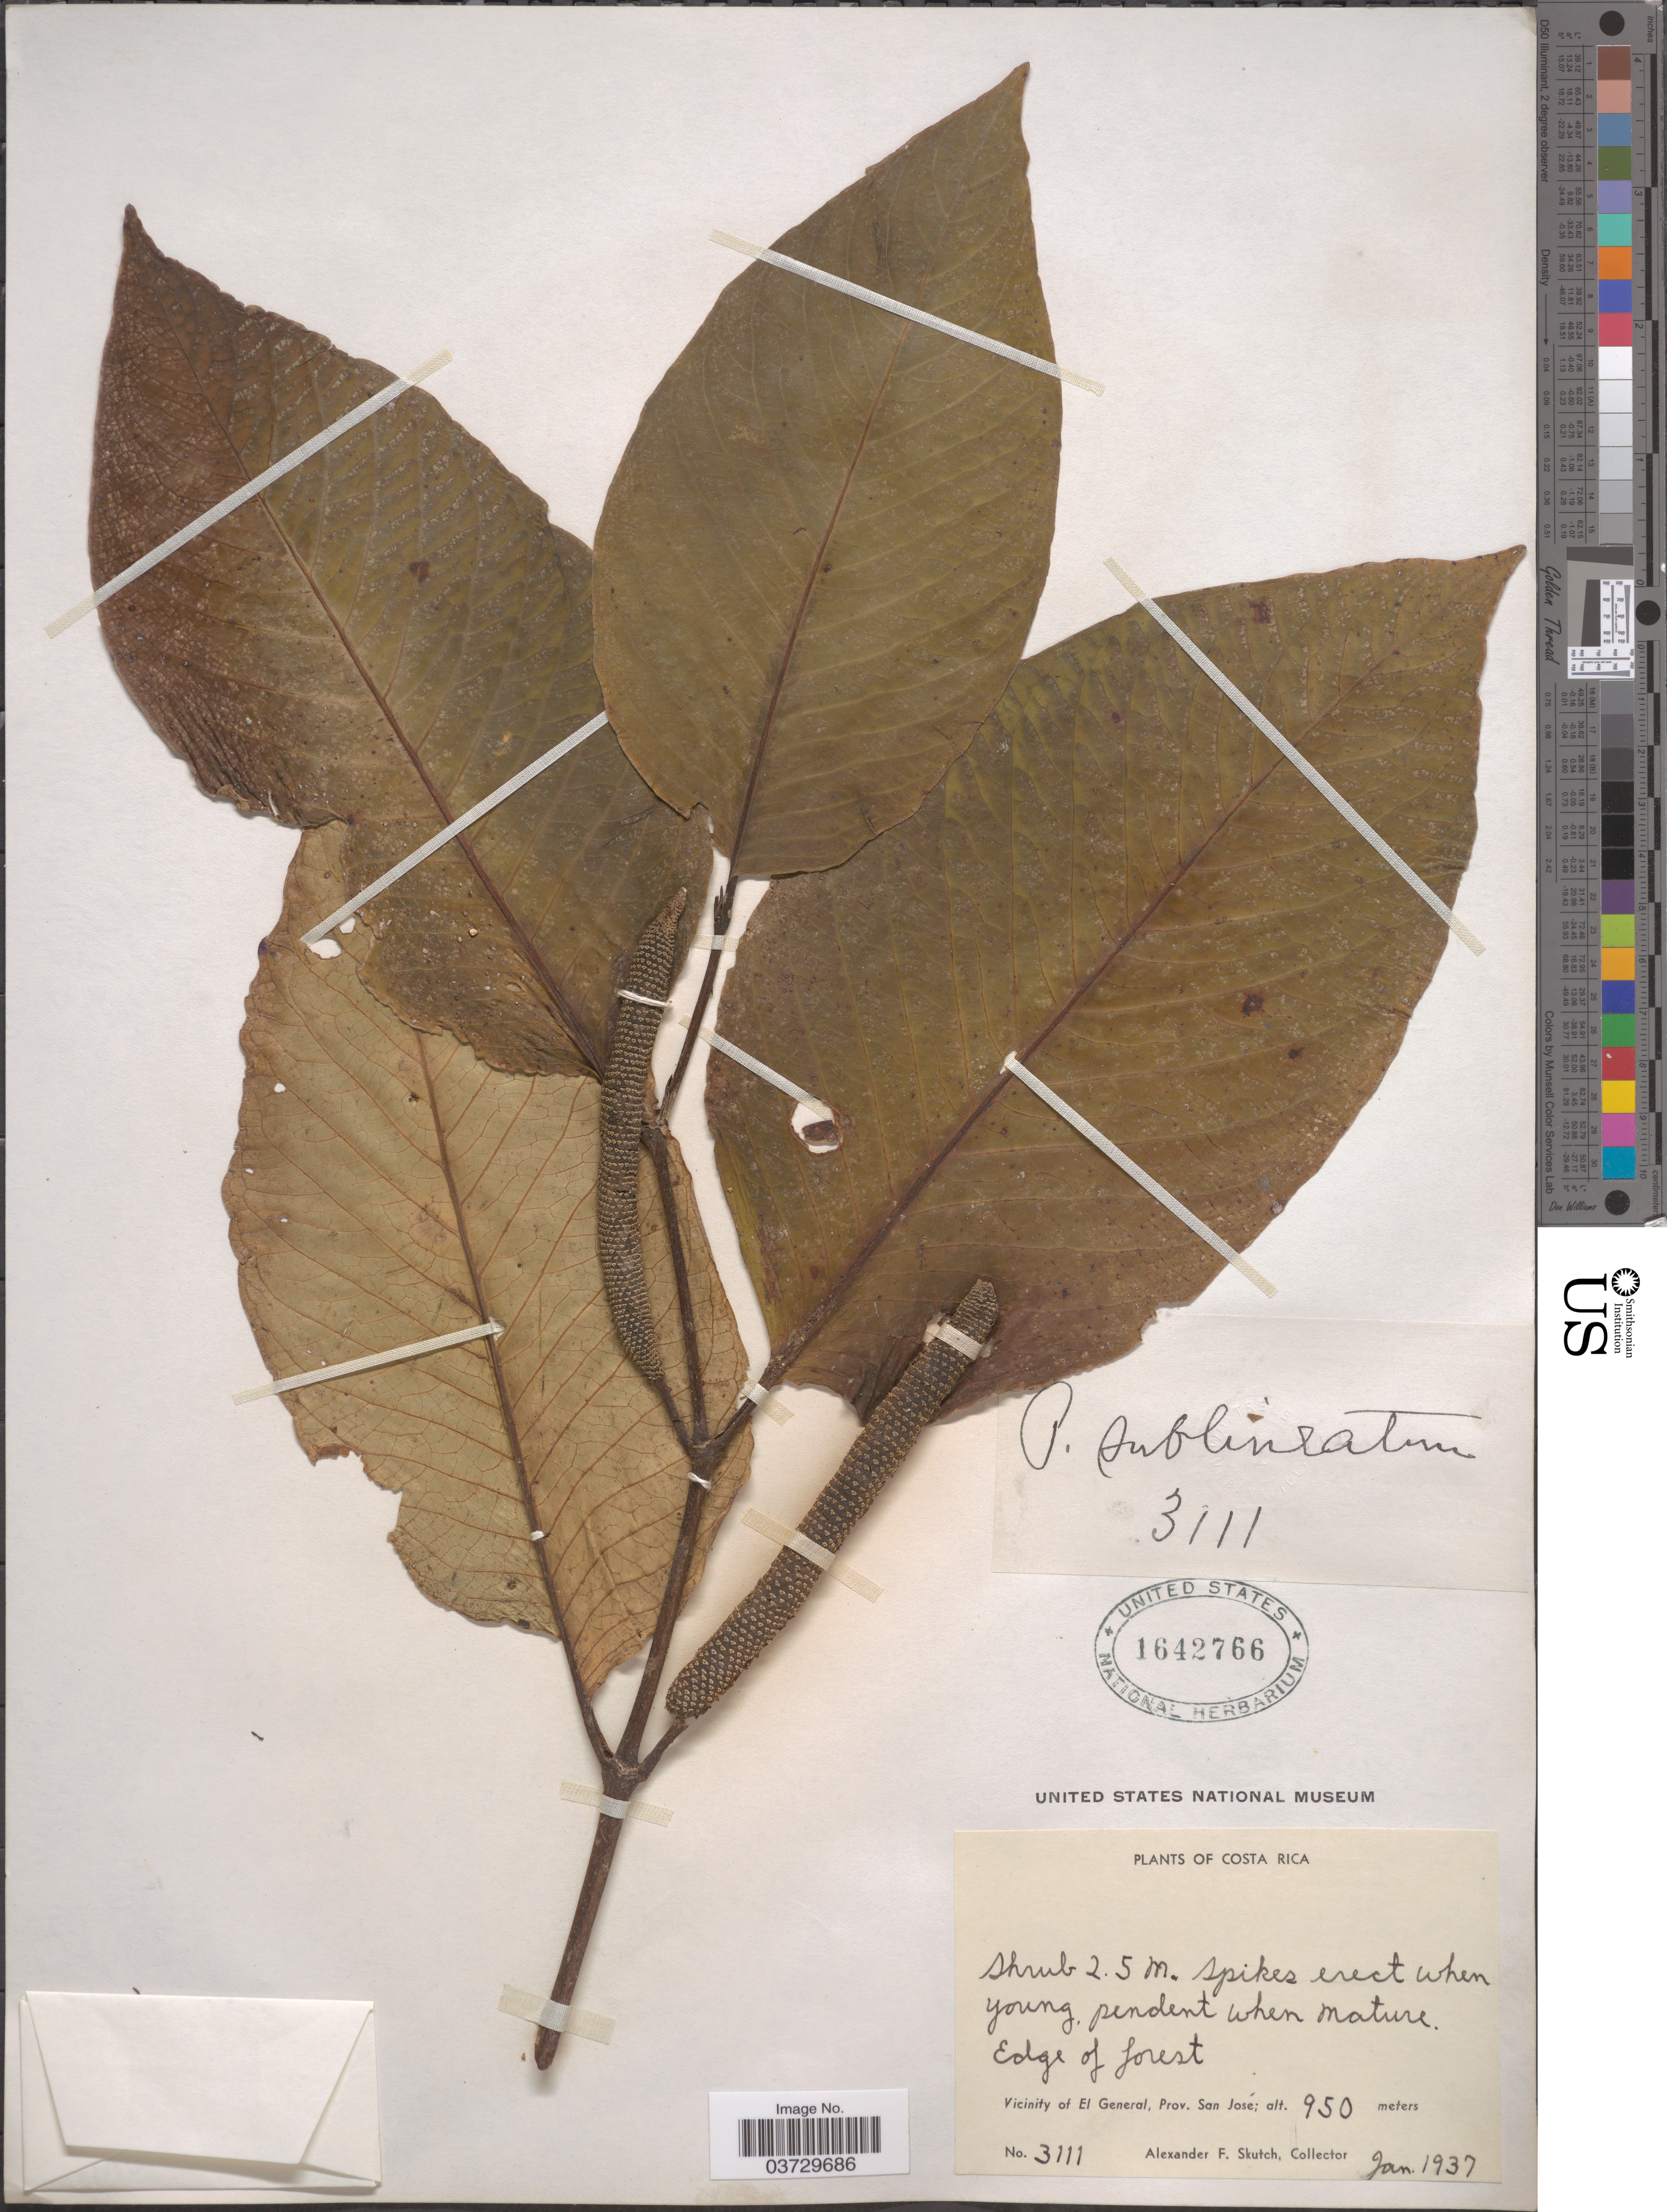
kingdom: Plantae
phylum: Tracheophyta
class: Magnoliopsida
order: Piperales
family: Piperaceae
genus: Piper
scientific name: Piper sublineatum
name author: Kuntze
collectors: A. F. Skutch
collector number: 3111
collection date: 1937-01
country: Costa Rica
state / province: San José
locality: Edge of forest. Vicinity of El General.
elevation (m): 950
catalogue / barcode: US 1642766